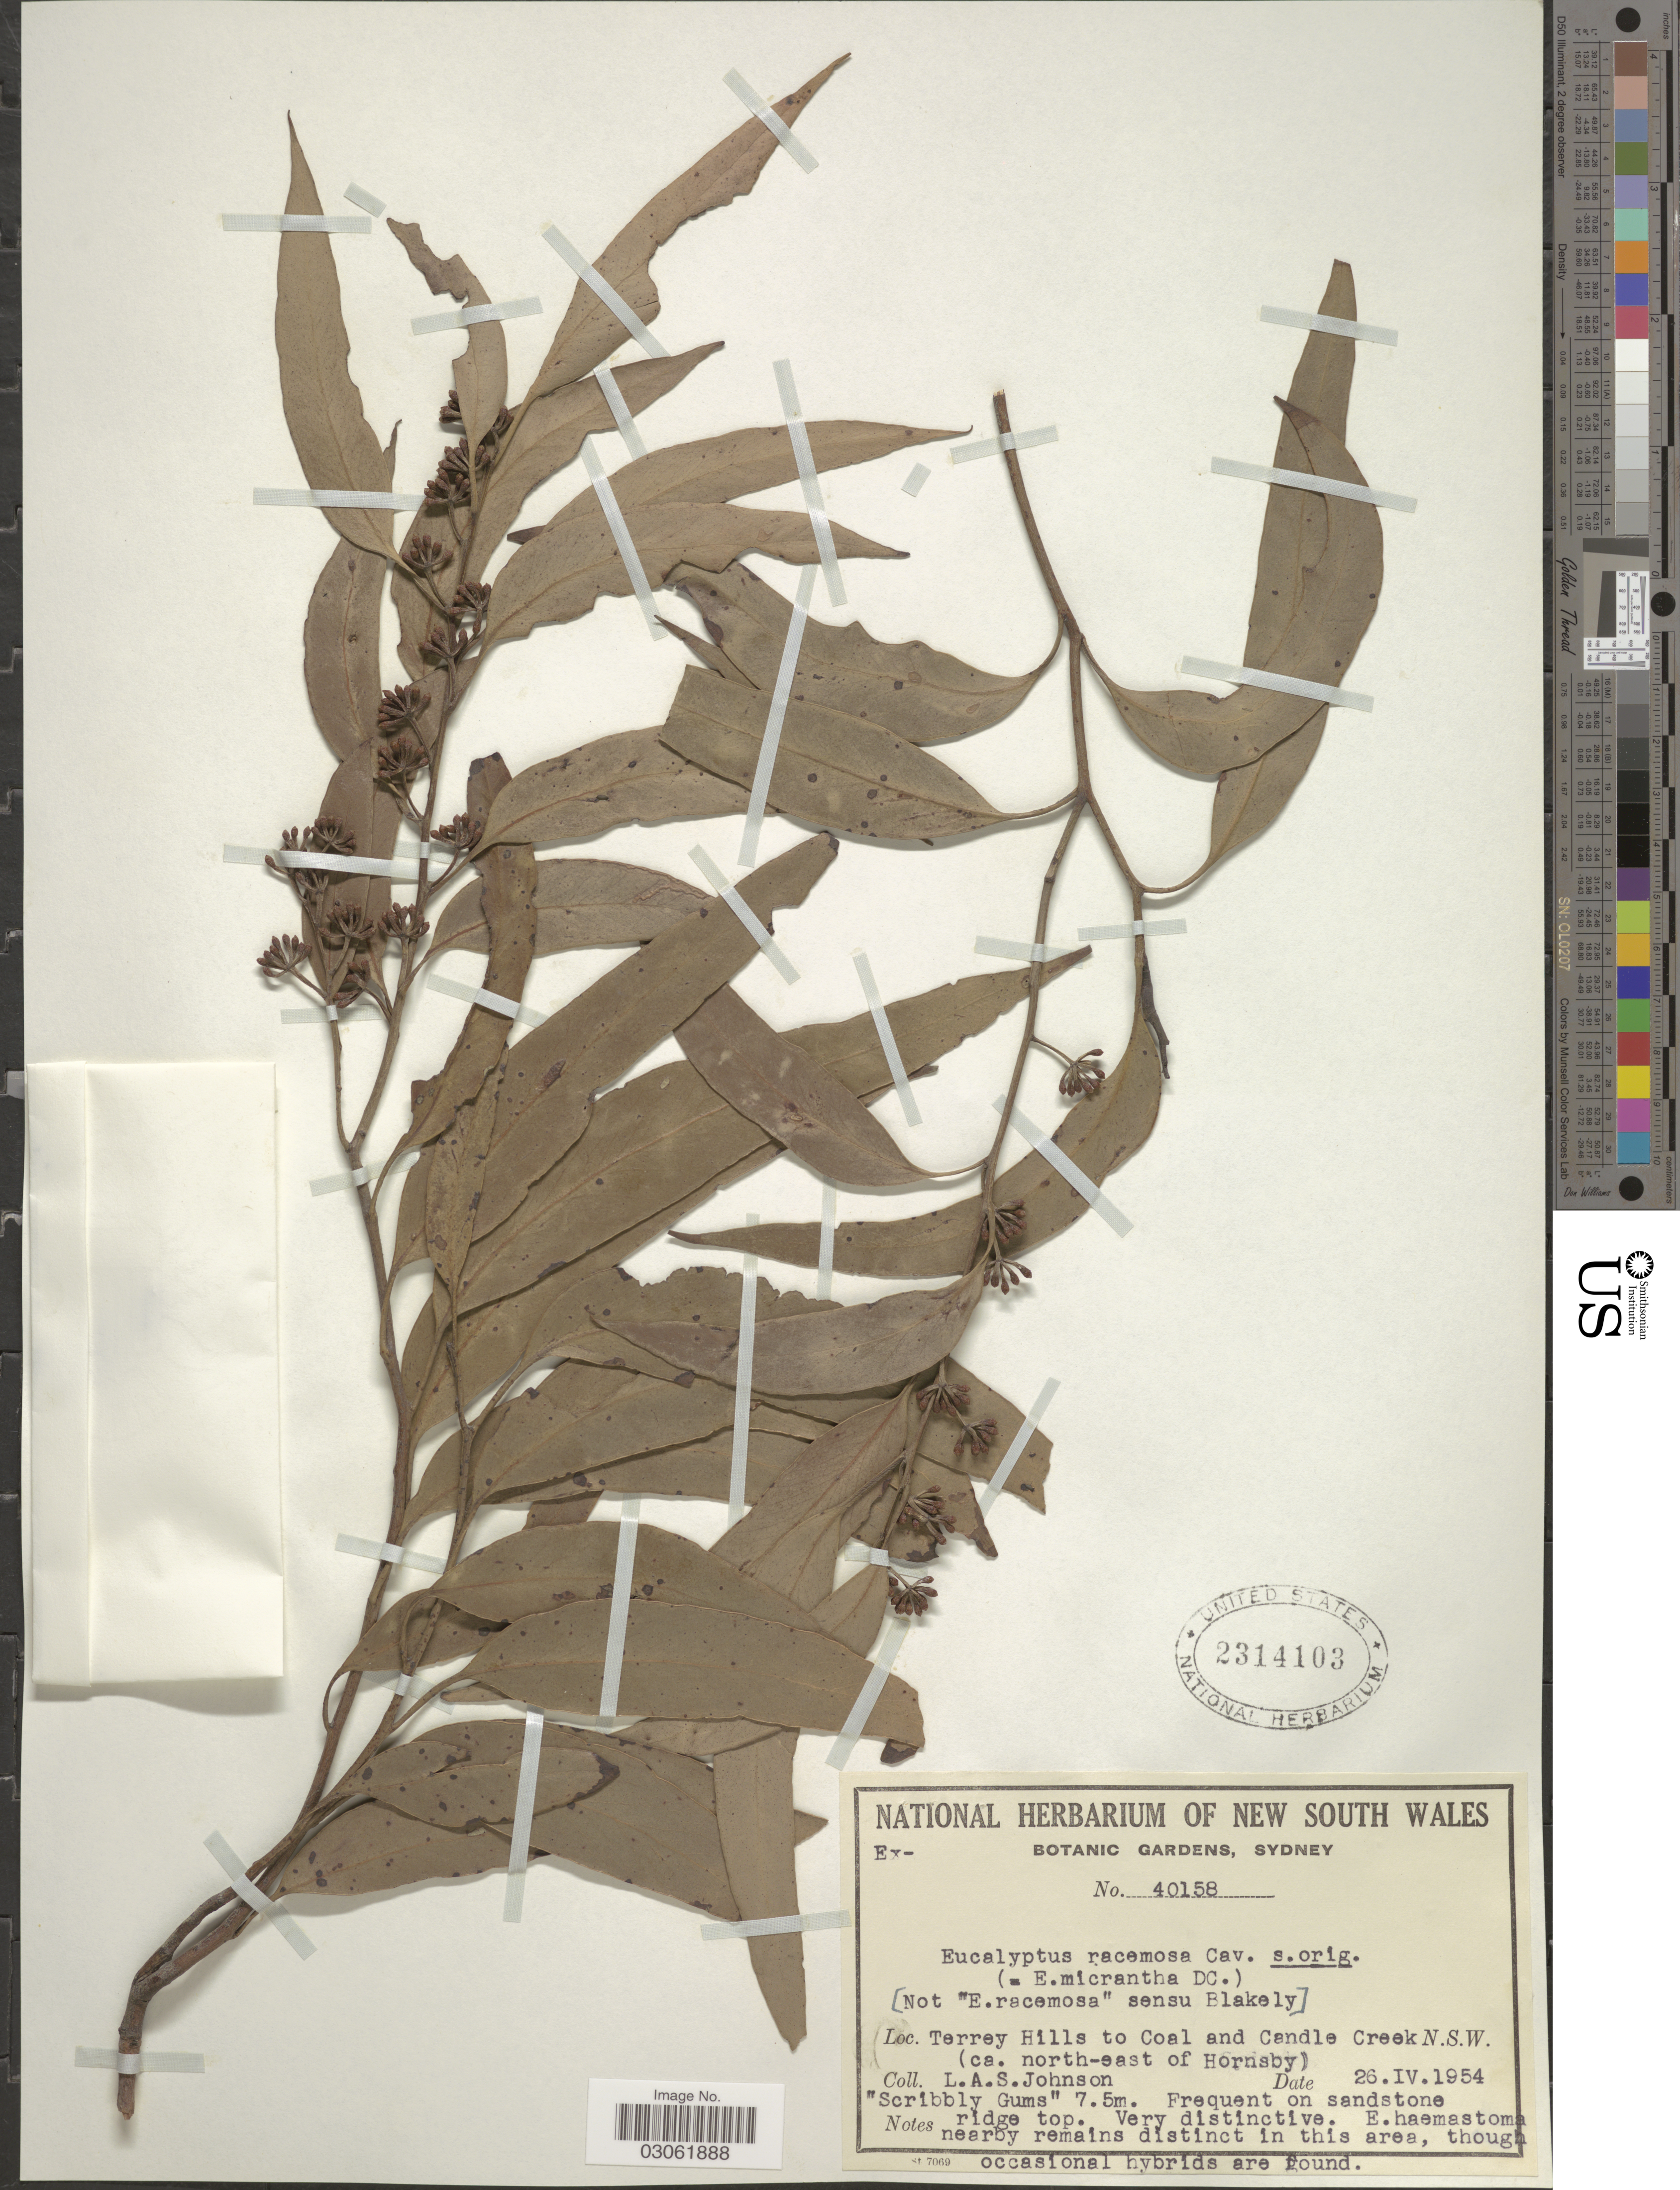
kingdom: Plantae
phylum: Tracheophyta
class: Magnoliopsida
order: Myrtales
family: Myrtaceae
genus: Eucalyptus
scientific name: Eucalyptus racemosa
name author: Cav.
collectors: L. A. S. Johnson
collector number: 40158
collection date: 1954-04-26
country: Australia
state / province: New South Wales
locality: Terrey Hills to Coal and Candle Creek (ca. north-east of Hornsby).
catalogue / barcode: US 2314103